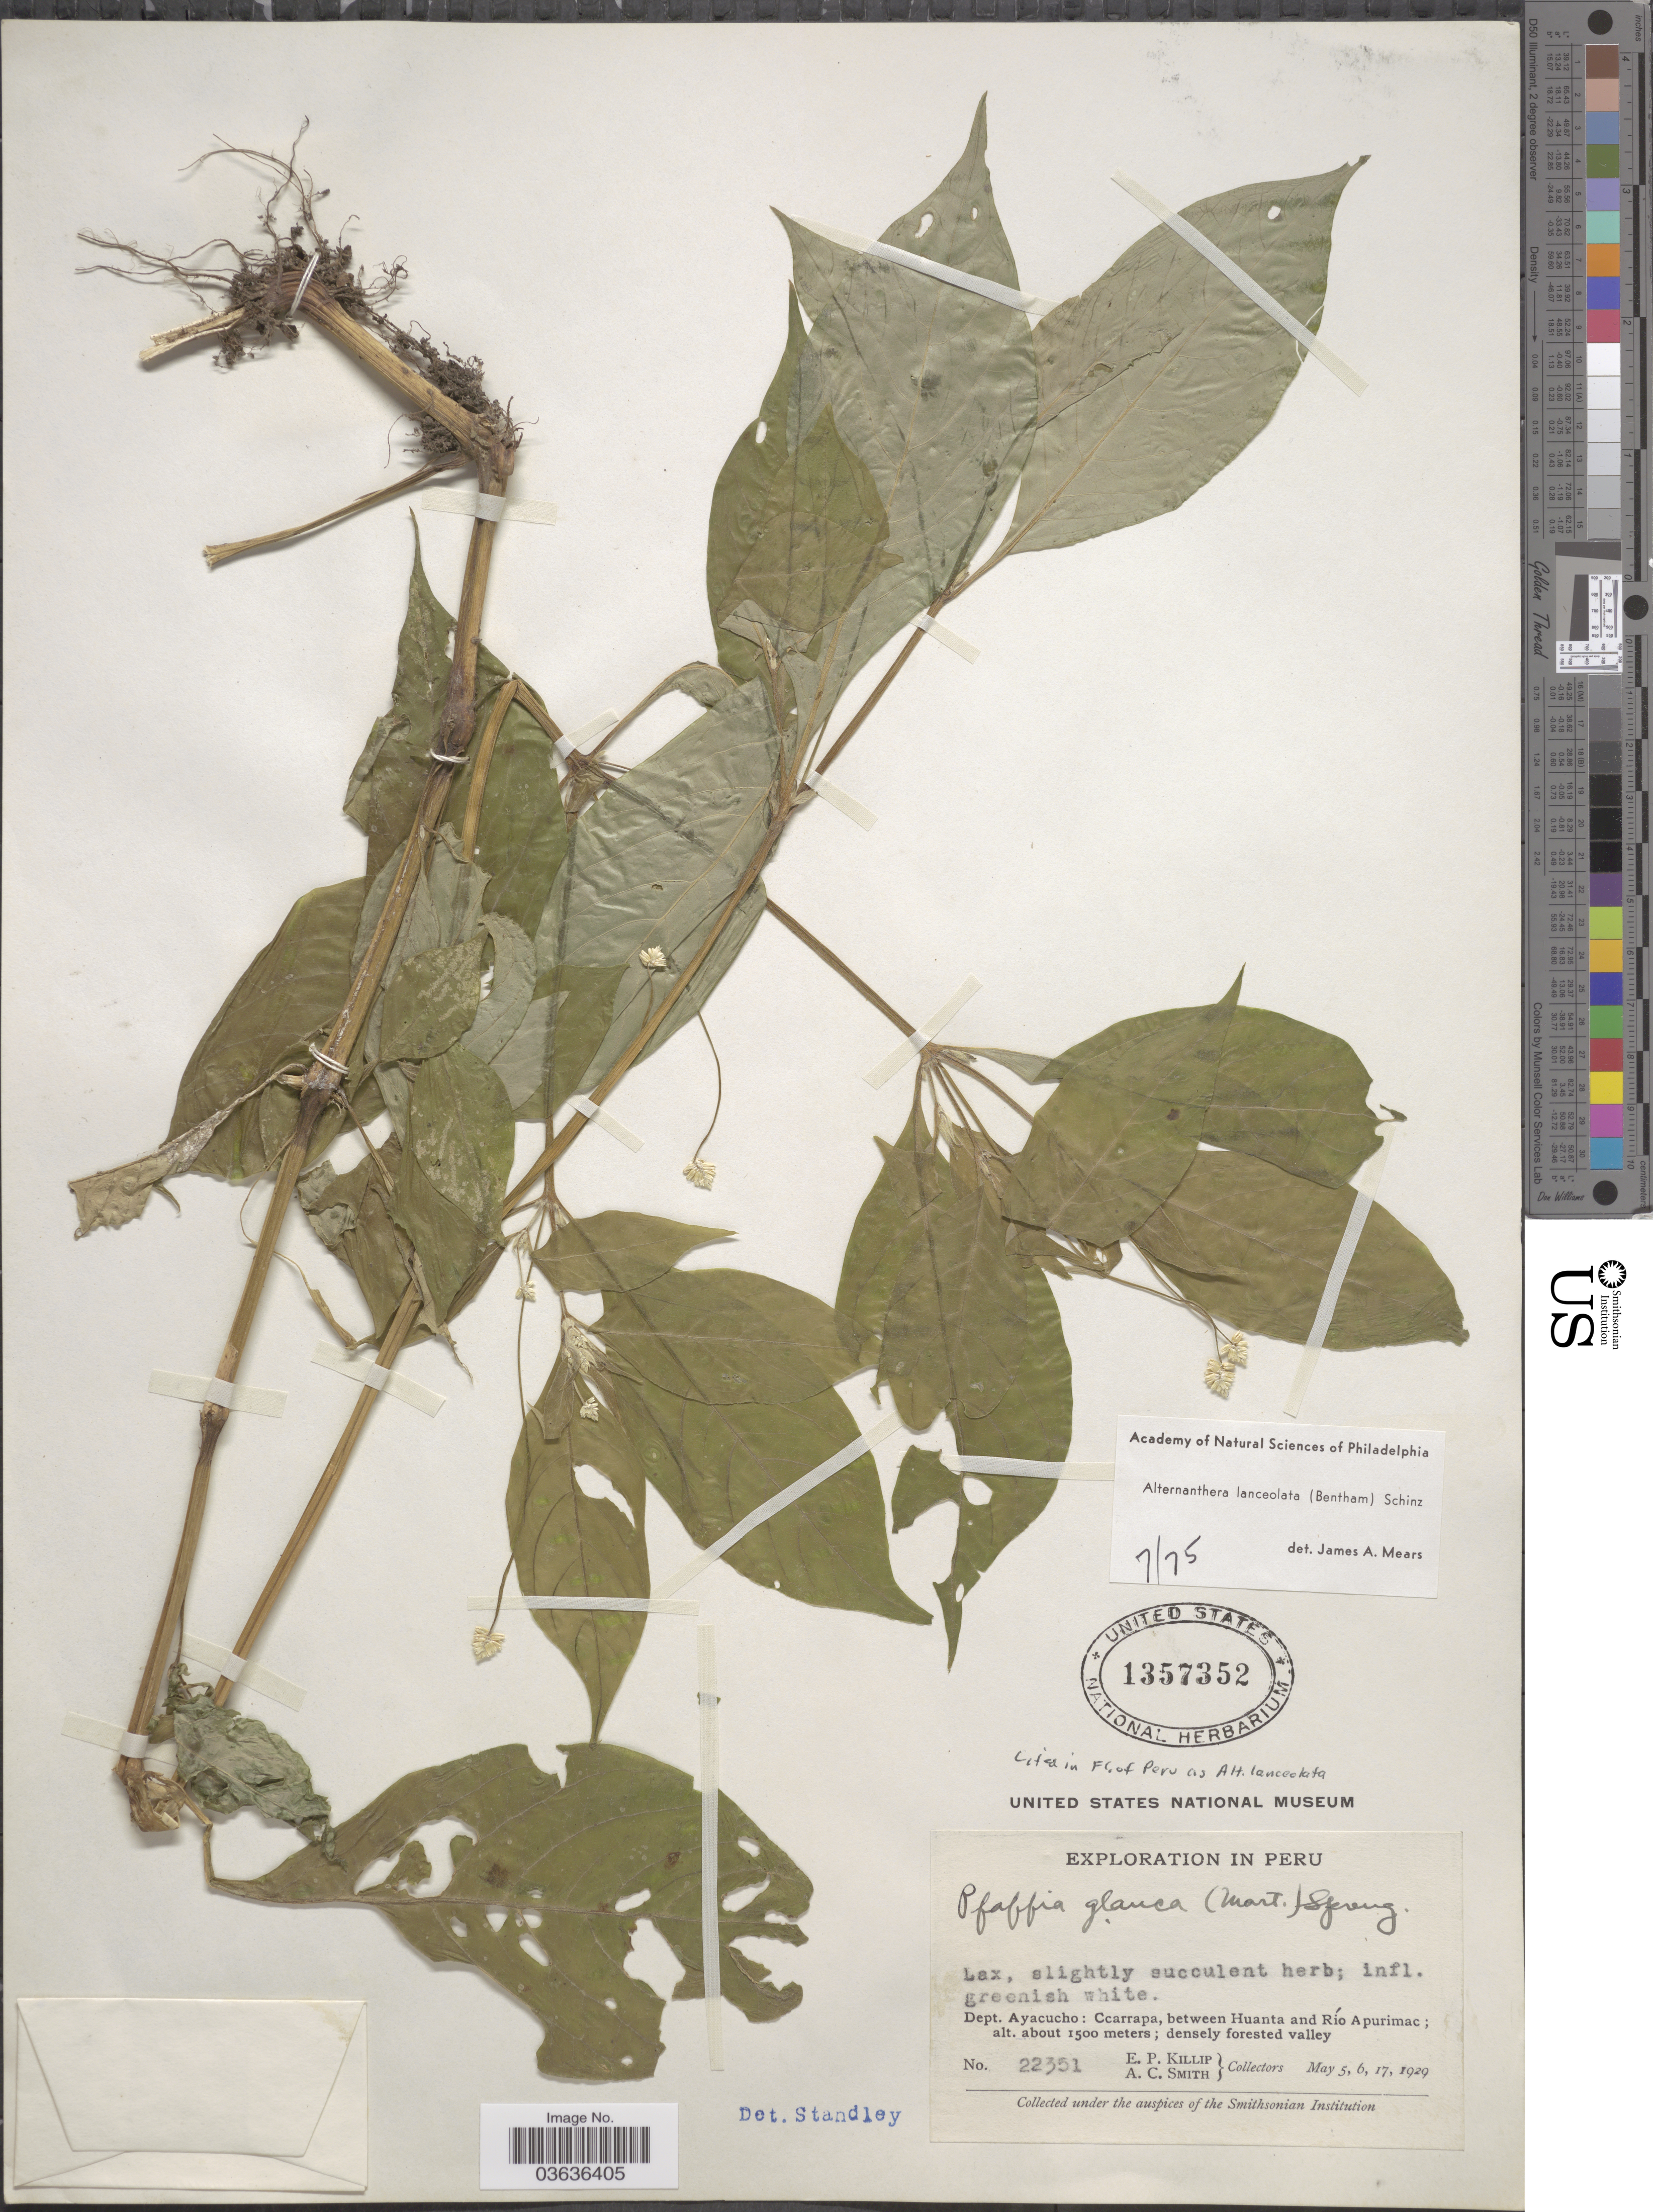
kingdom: Plantae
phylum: Tracheophyta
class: Magnoliopsida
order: Caryophyllales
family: Amaranthaceae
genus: Alternanthera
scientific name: Alternanthera lanceolata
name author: (Benth.) Schinz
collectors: E. P. Killip & A. C. Smith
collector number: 22351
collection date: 1929-05-05/1929-05-17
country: Peru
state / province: Ayacucho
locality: Dept. Ayacucho: Ccarrapa, between Huanta and Río Apurimac.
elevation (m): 1500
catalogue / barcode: US 1357352